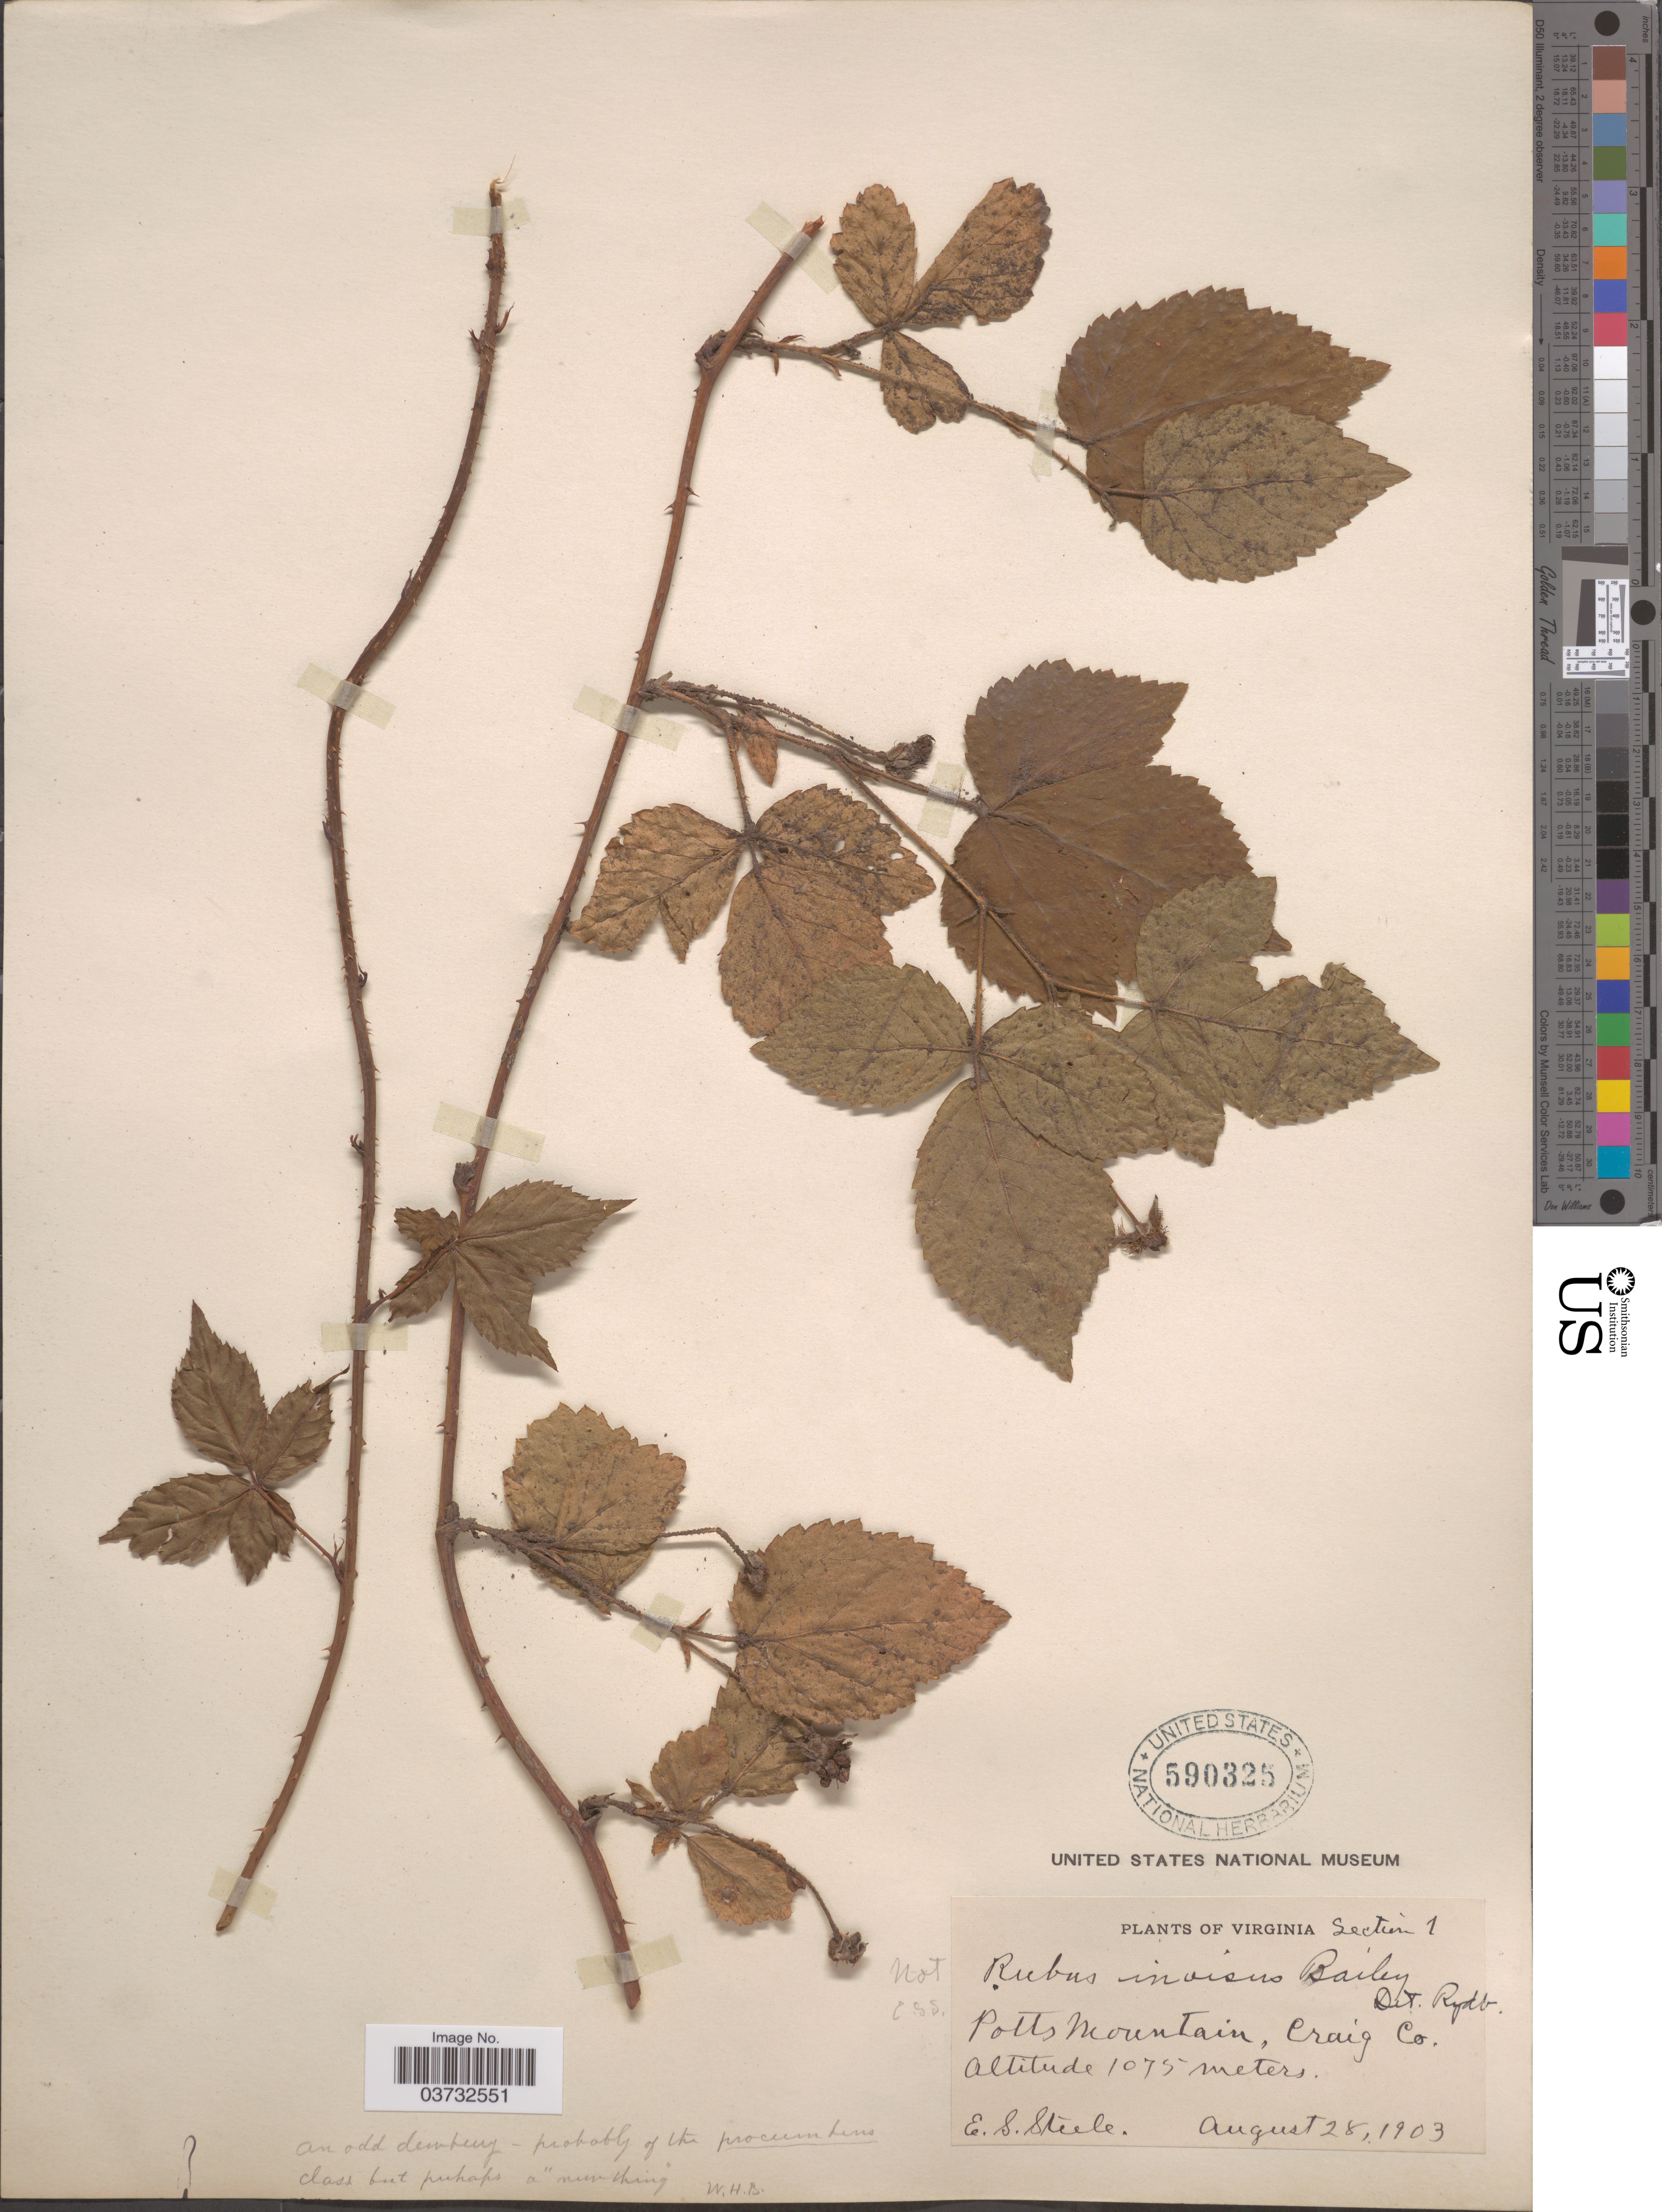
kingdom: Plantae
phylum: Tracheophyta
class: Magnoliopsida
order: Rosales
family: Rosaceae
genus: Rubus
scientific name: Rubus sp.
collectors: E. Steele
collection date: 1903-08-28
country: United States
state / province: Virginia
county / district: Craig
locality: Potts Mountain, Craig Co.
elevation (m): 1075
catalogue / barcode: US 590325